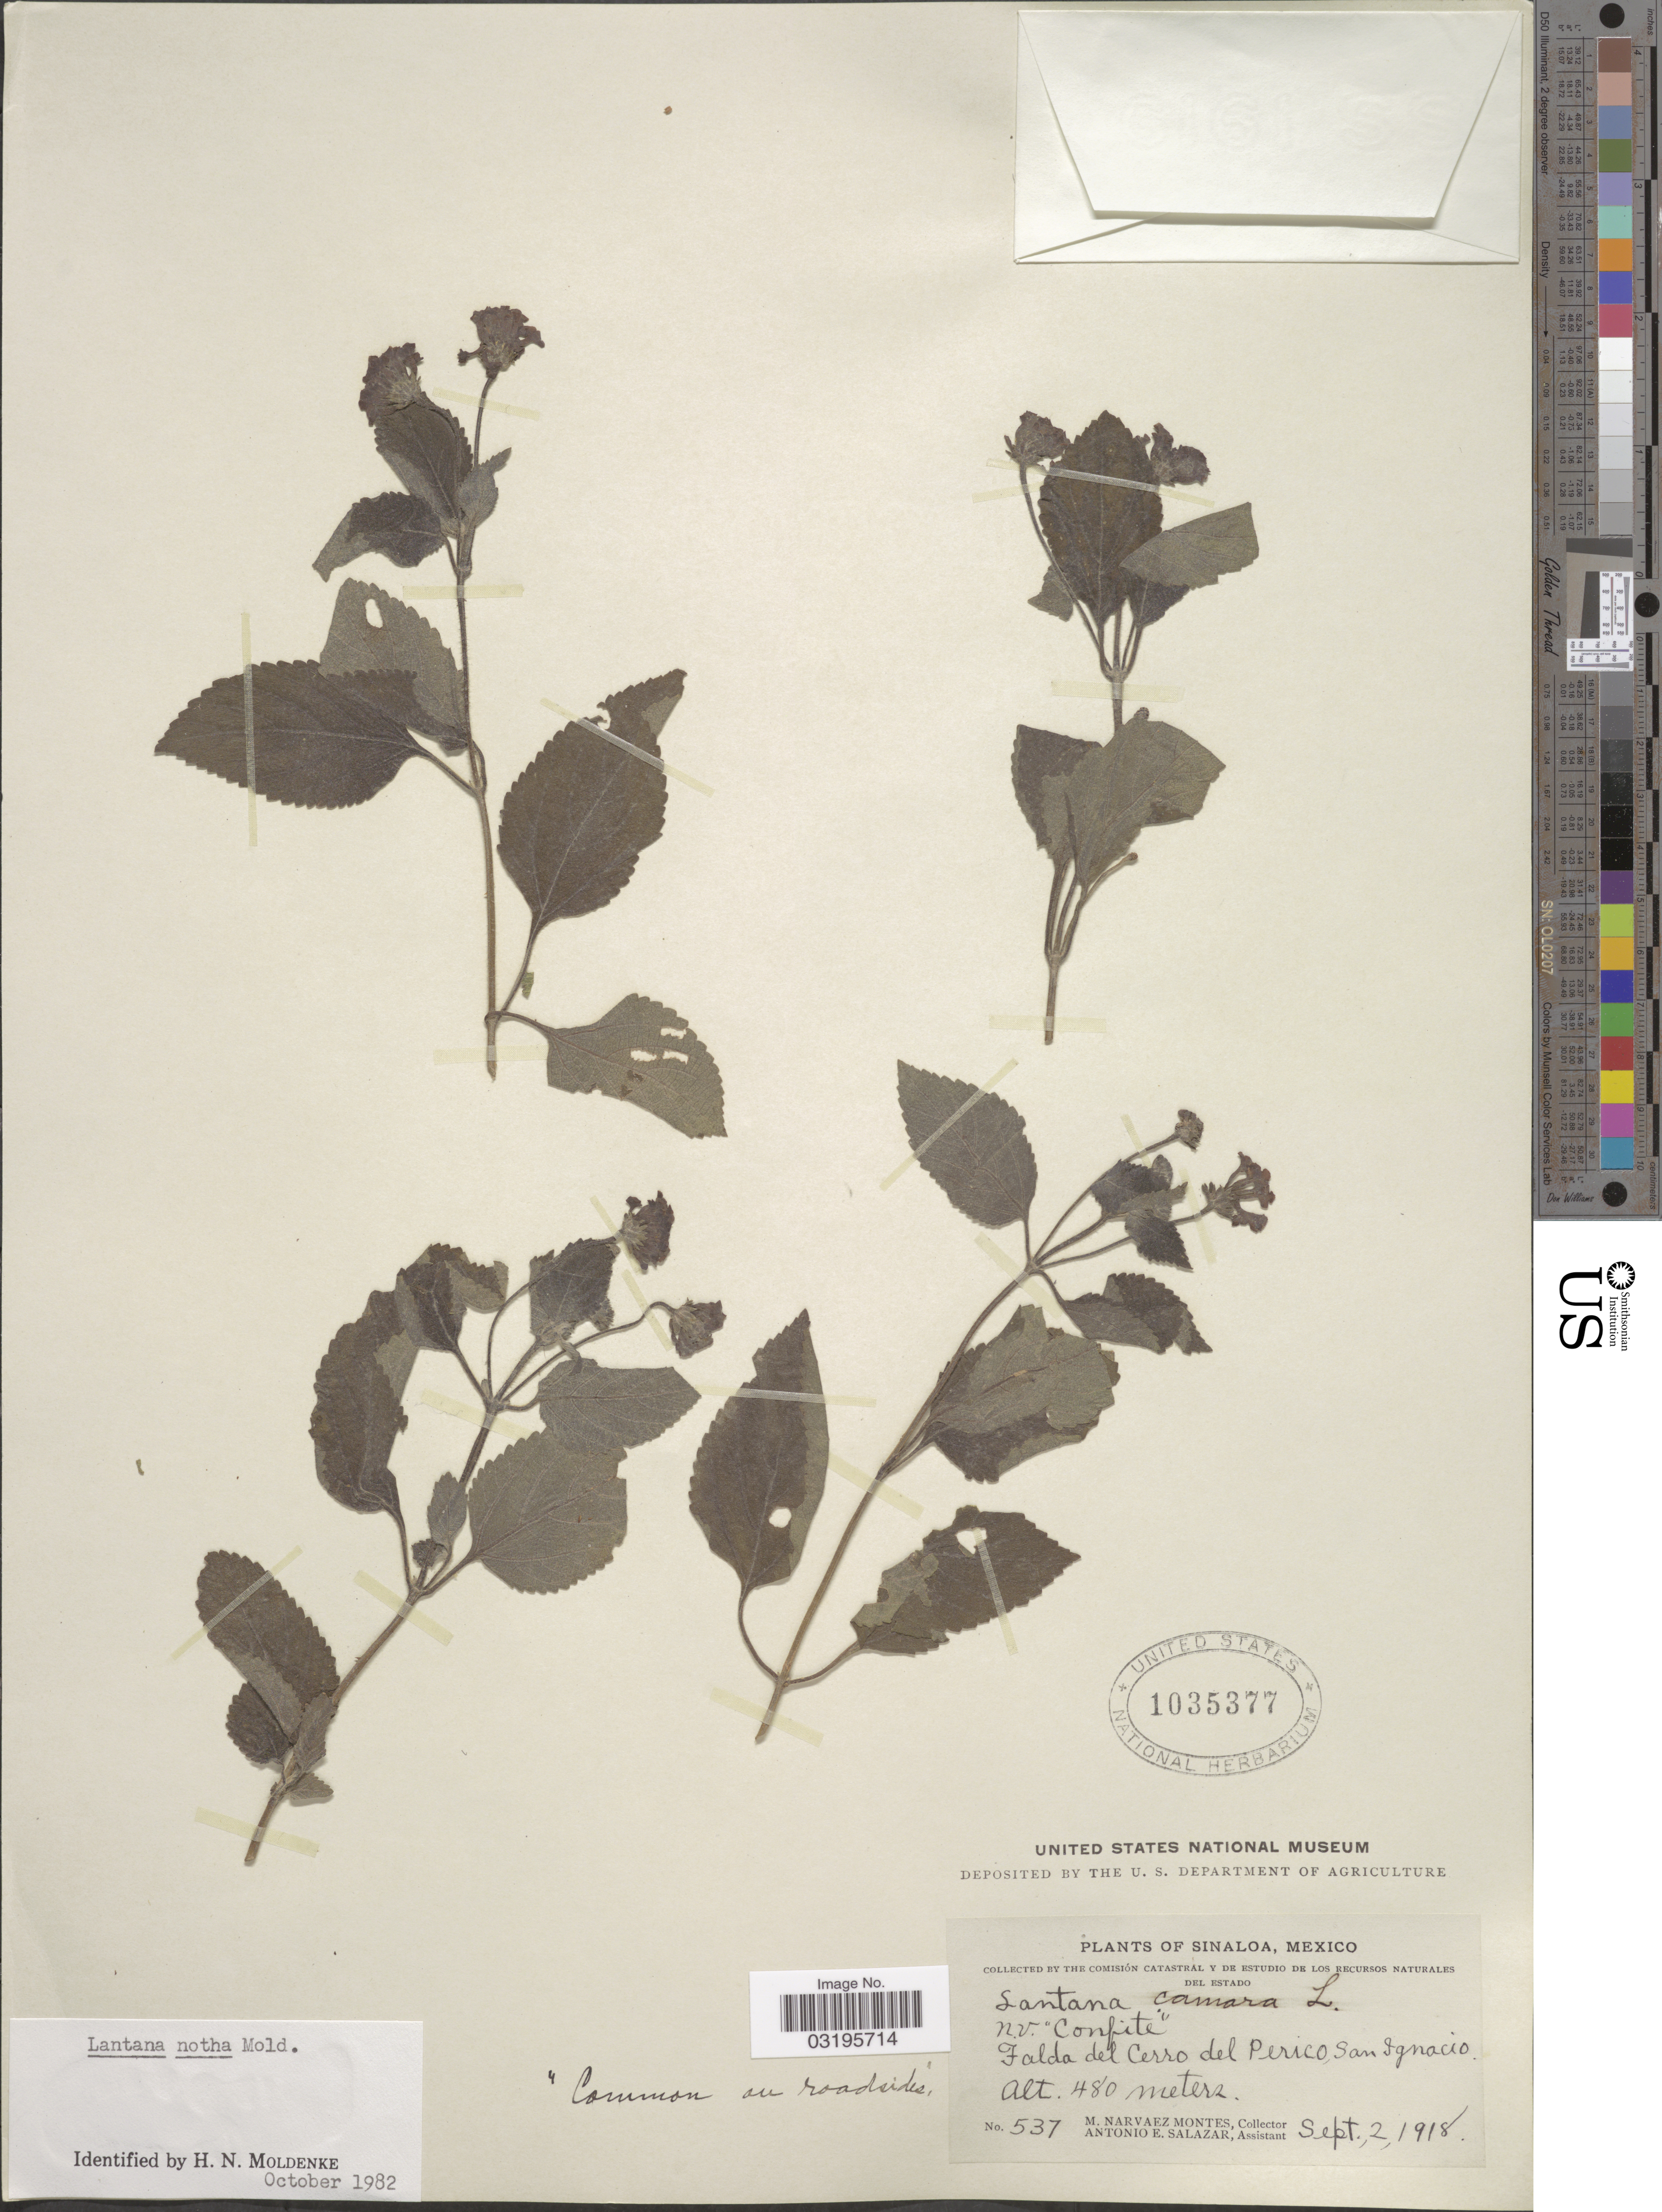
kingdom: Plantae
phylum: Tracheophyta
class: Magnoliopsida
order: Lamiales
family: Verbenaceae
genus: Lantana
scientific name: Lantana notha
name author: Moldenke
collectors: M. Narvaez-Montes & A. E. Salazar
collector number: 537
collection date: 1918-09-02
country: Mexico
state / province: Sinaloa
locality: Falda del Cerro del Perico, San Ignacio.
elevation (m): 480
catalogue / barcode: US 1035377